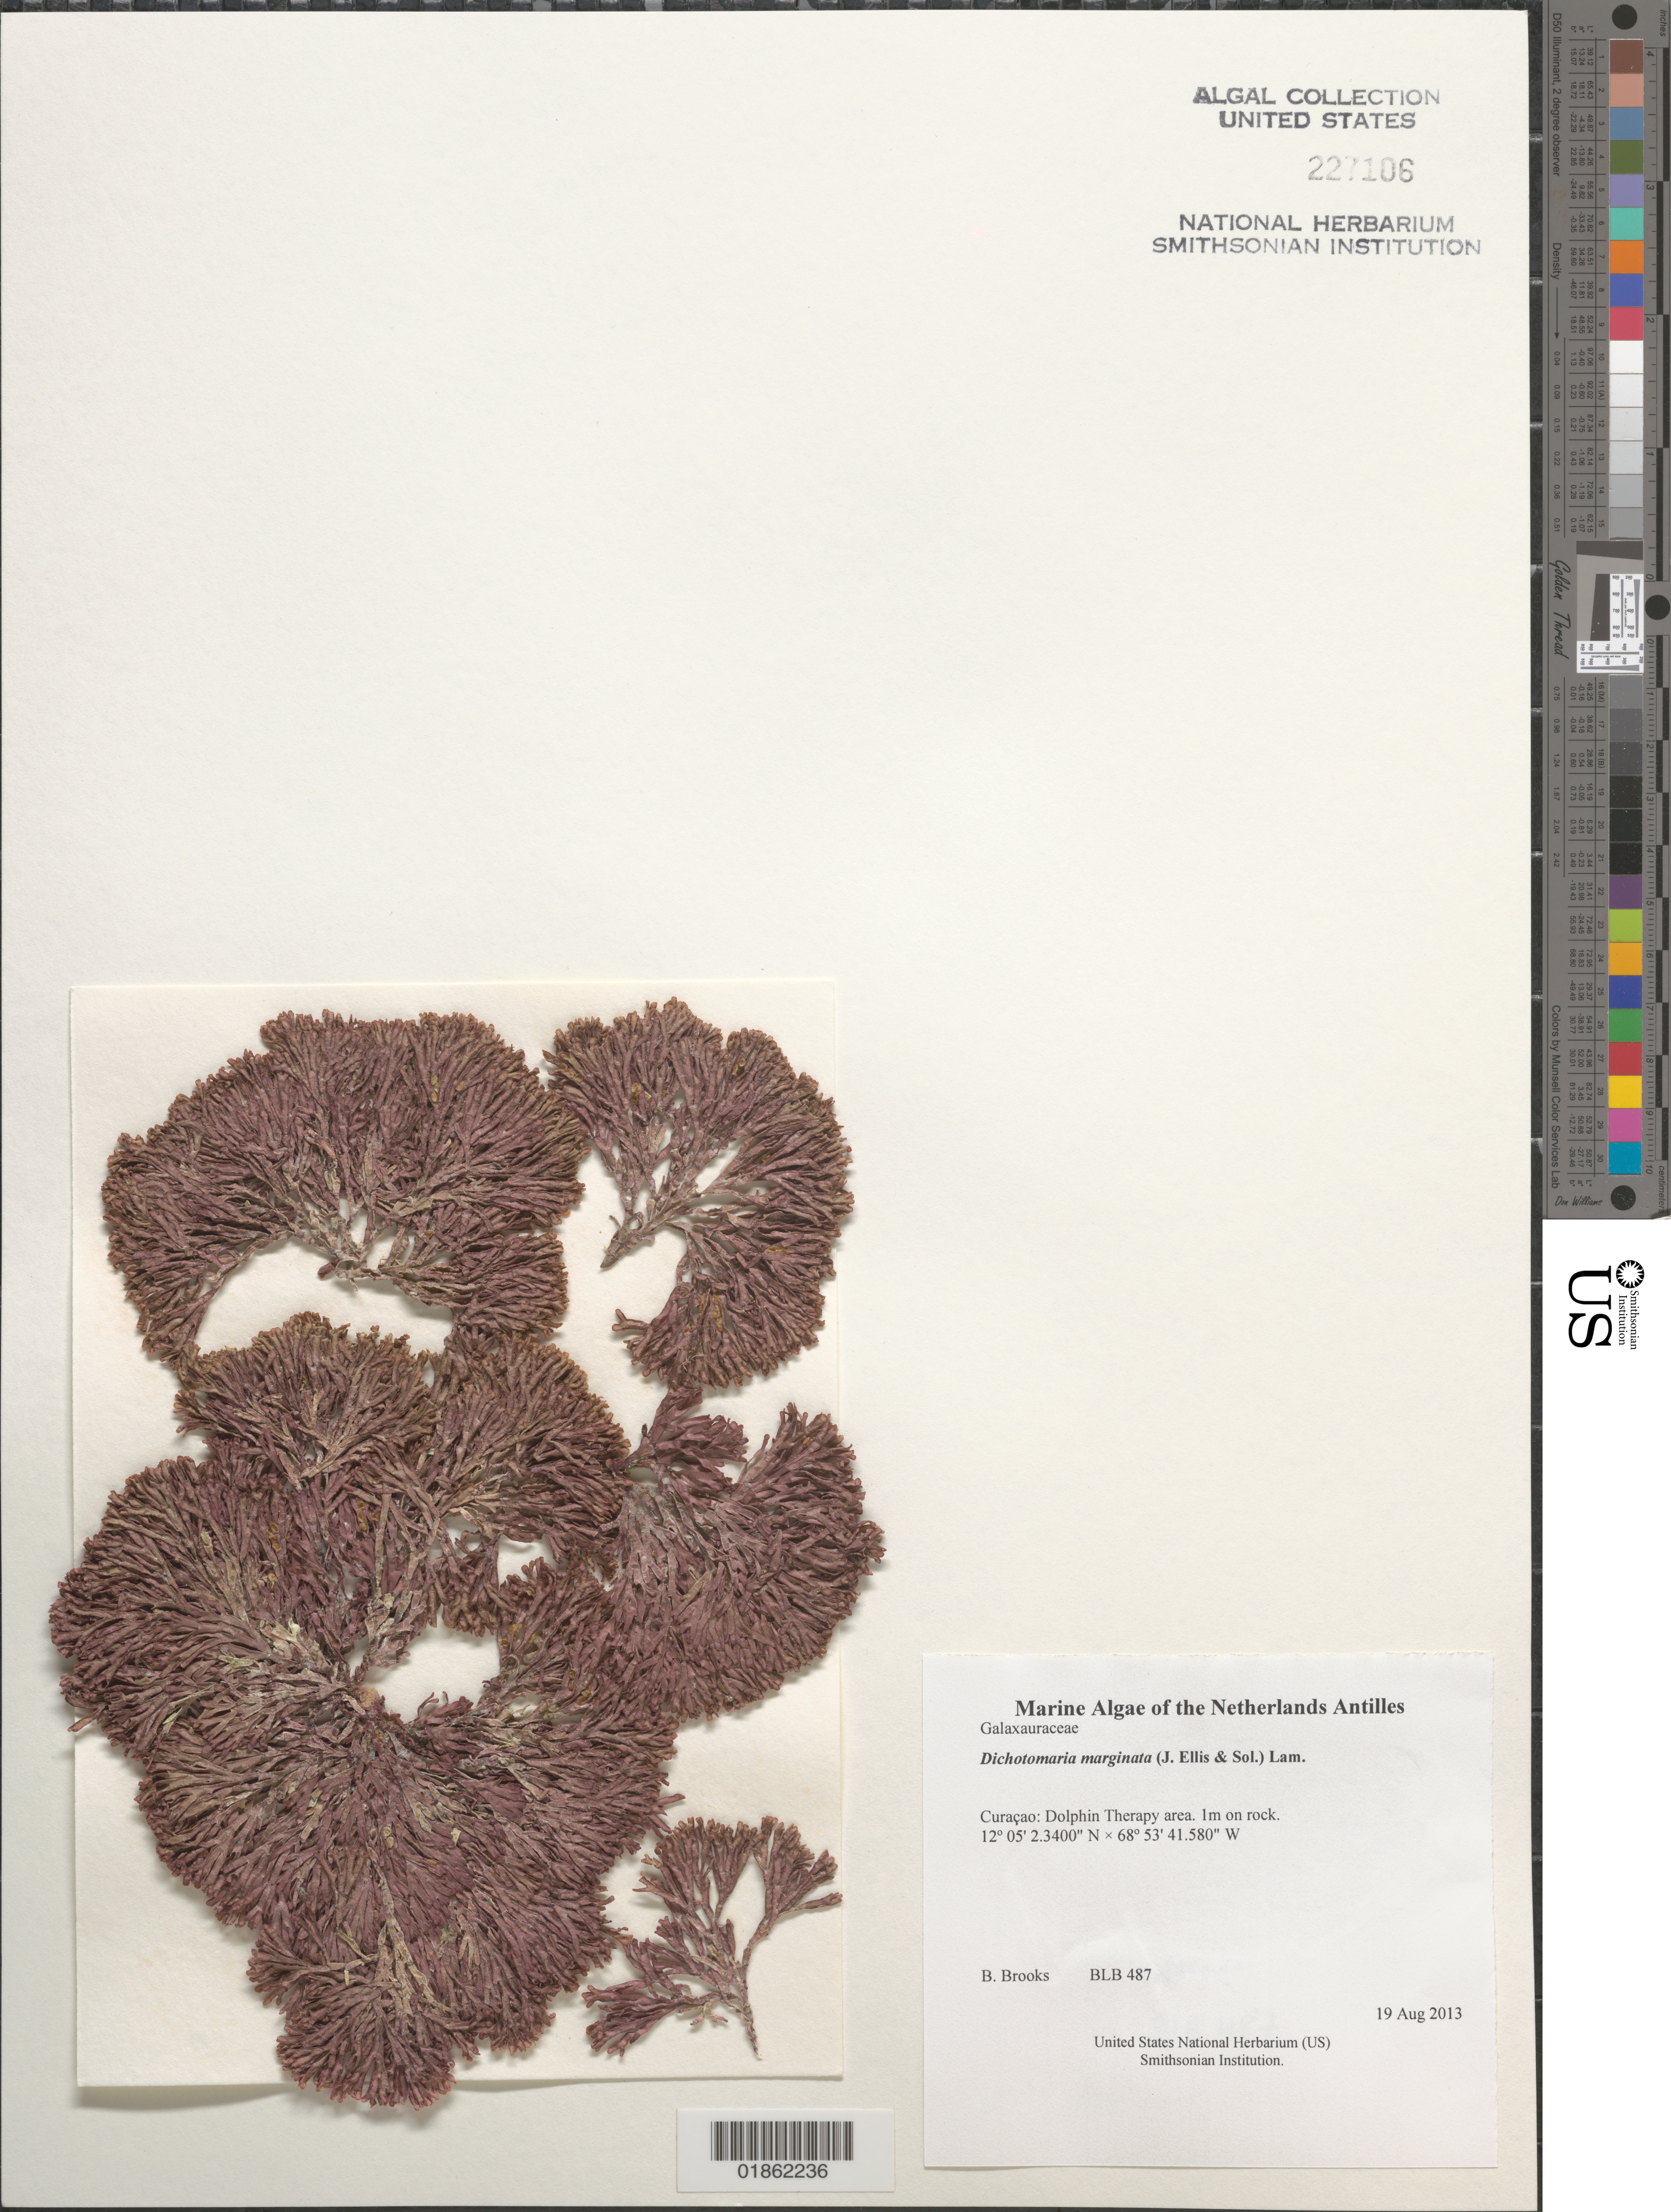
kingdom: Plantae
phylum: Rhodophyta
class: Florideophyceae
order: Nemaliales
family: Galaxauraceae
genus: Dichotomaria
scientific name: Dichotomaria marginata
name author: (J. Ellis & Sol.) Lam.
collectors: B. Brooks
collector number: BLB 487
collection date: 2013-08-19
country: Curaçao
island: Curaçao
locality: Dolphin Therapy area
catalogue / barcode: US 227106